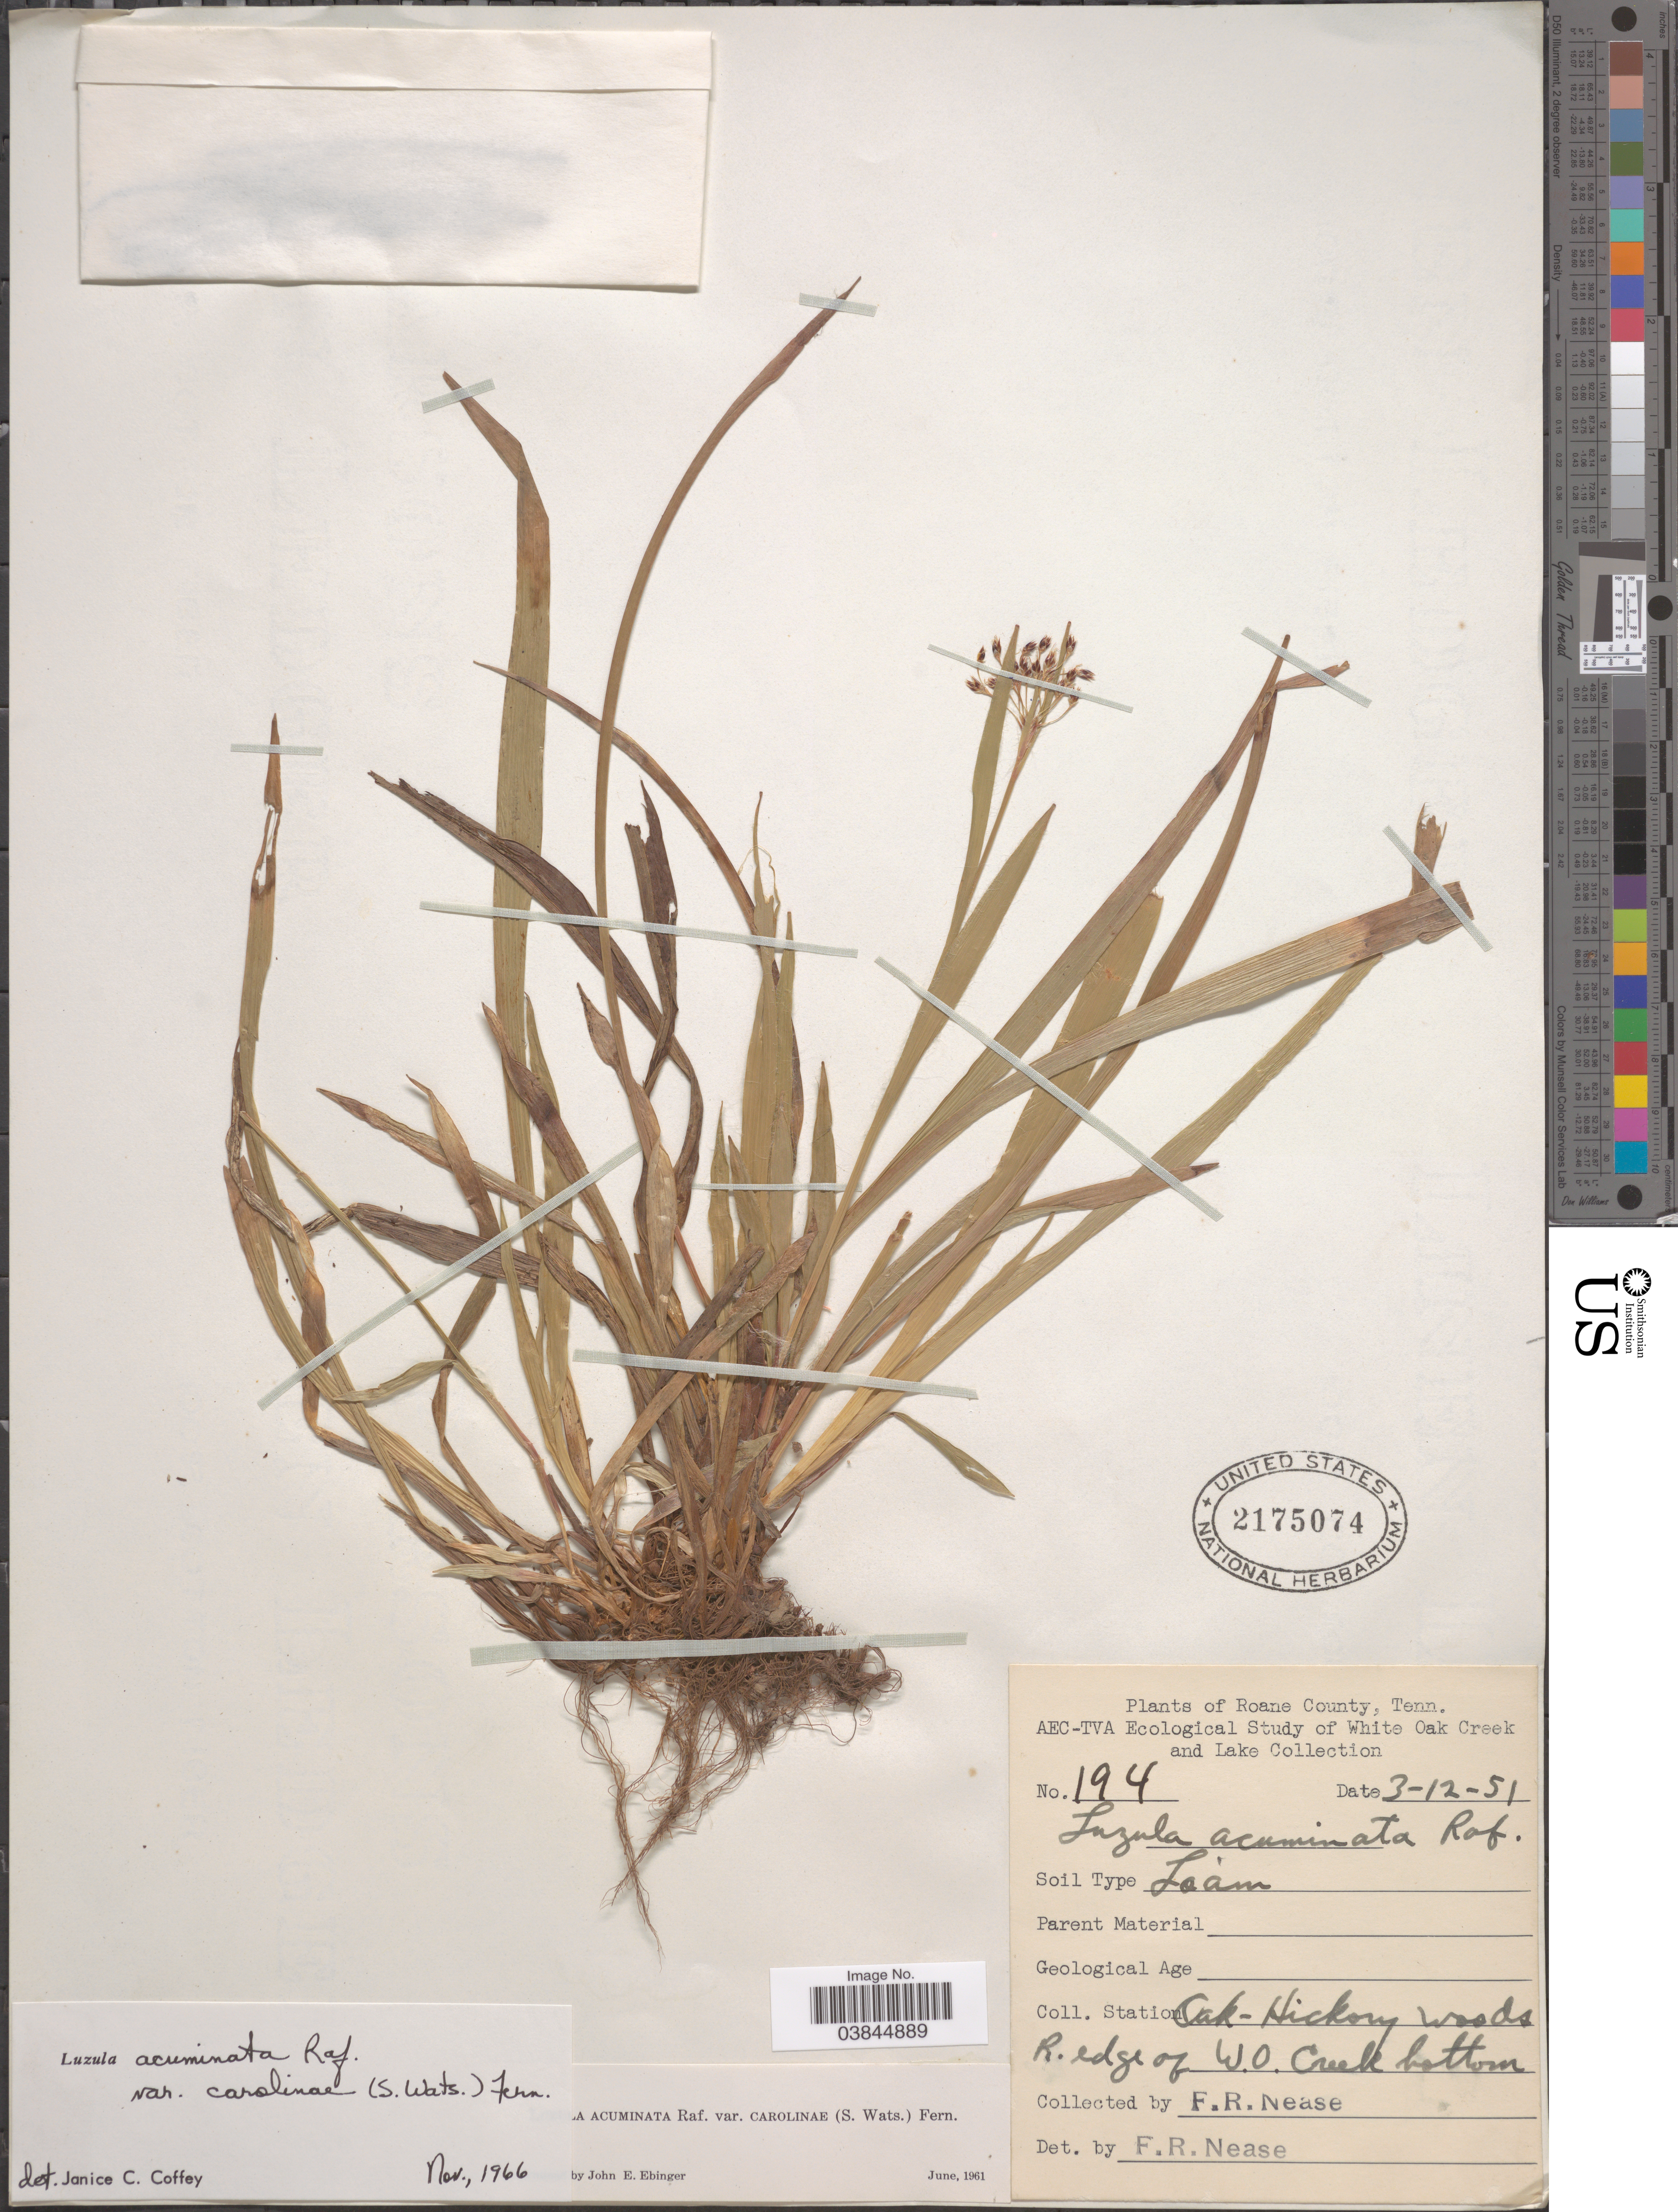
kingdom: Plantae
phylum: Tracheophyta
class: Liliopsida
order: Poales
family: Juncaceae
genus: Luzula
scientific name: Luzula acuminata var. carolinae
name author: (S. Watson) Fernald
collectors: F. Nease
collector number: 194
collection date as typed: Transcribed d/m/y: 12/3/51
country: United States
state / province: Tennessee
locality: Roane County. Station Oak-Hickery woods. R. edge of W.O. Creek bottom.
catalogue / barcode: US 2175074